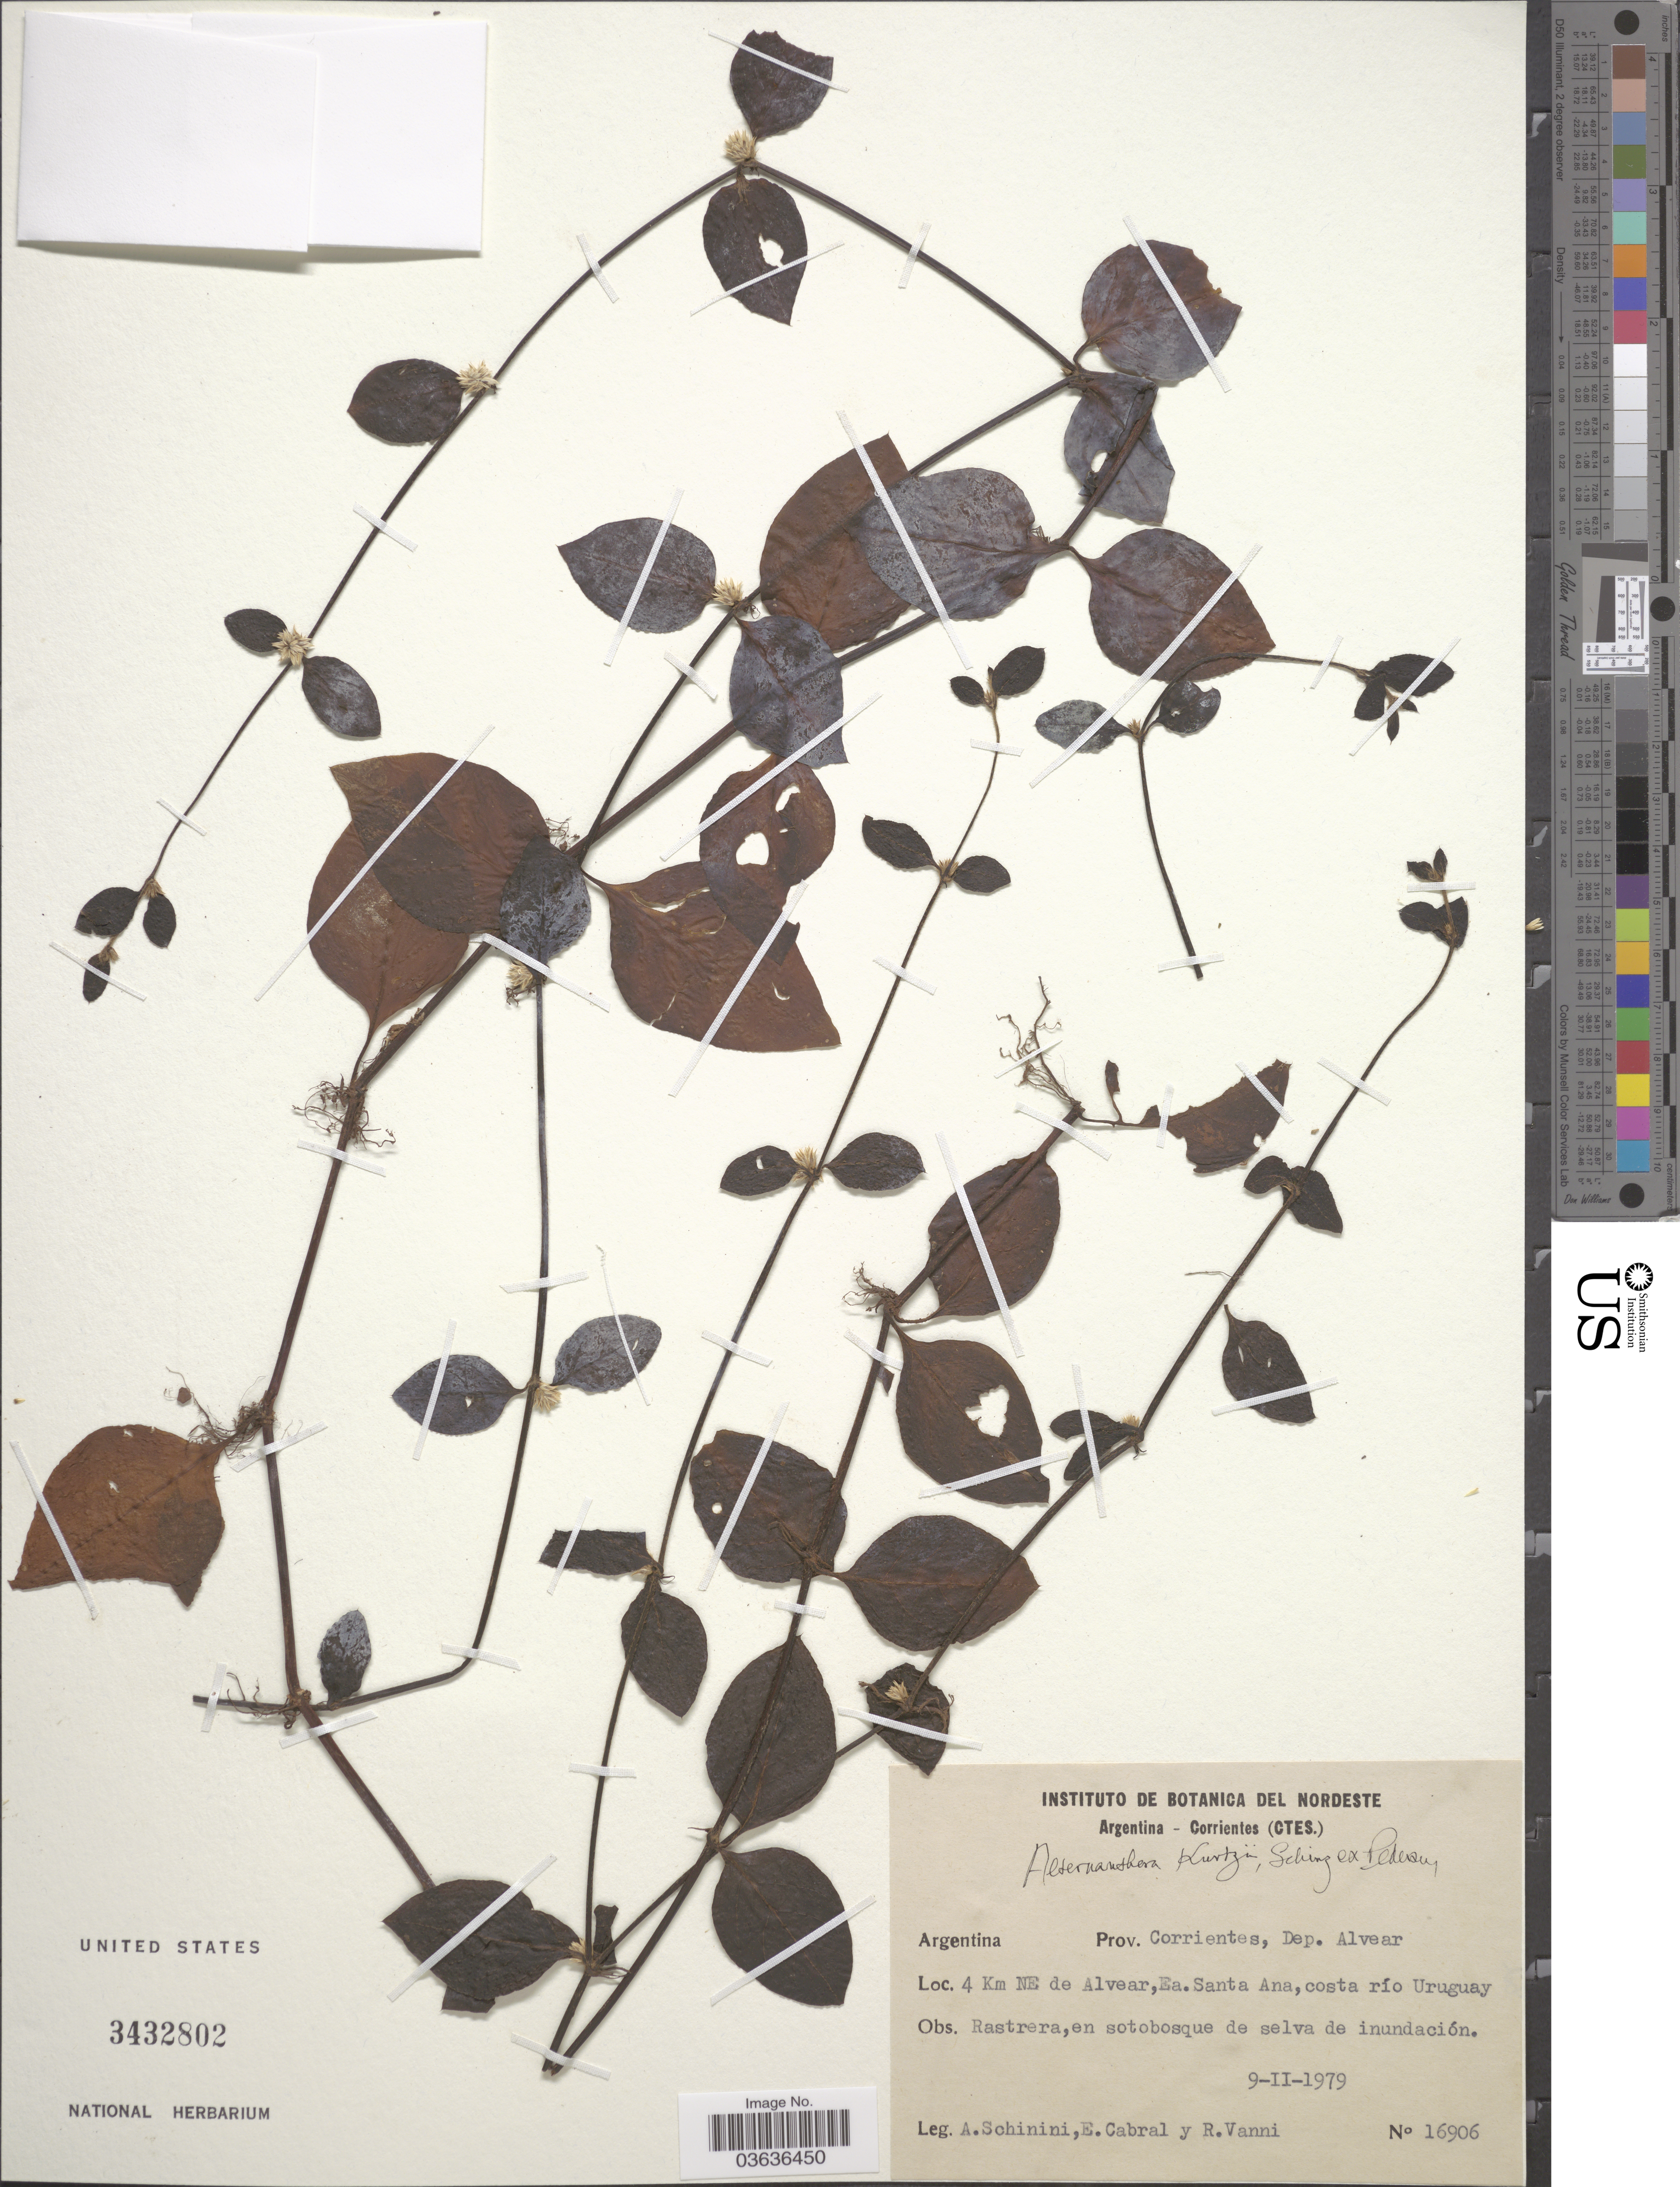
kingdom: Plantae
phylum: Tracheophyta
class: Magnoliopsida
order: Caryophyllales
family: Amaranthaceae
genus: Alternanthera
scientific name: Alternanthera kurtzii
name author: Schinz ex Pederson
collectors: A. Schinini, E. Cabral & R. Vanni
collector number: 16906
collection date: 1979-02-09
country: Argentina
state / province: Corrientes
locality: Dep. Alvear. 4 Km NE de Alvear, Ea. Santa Ana, costa río Uruguay.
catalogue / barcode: US 3432802